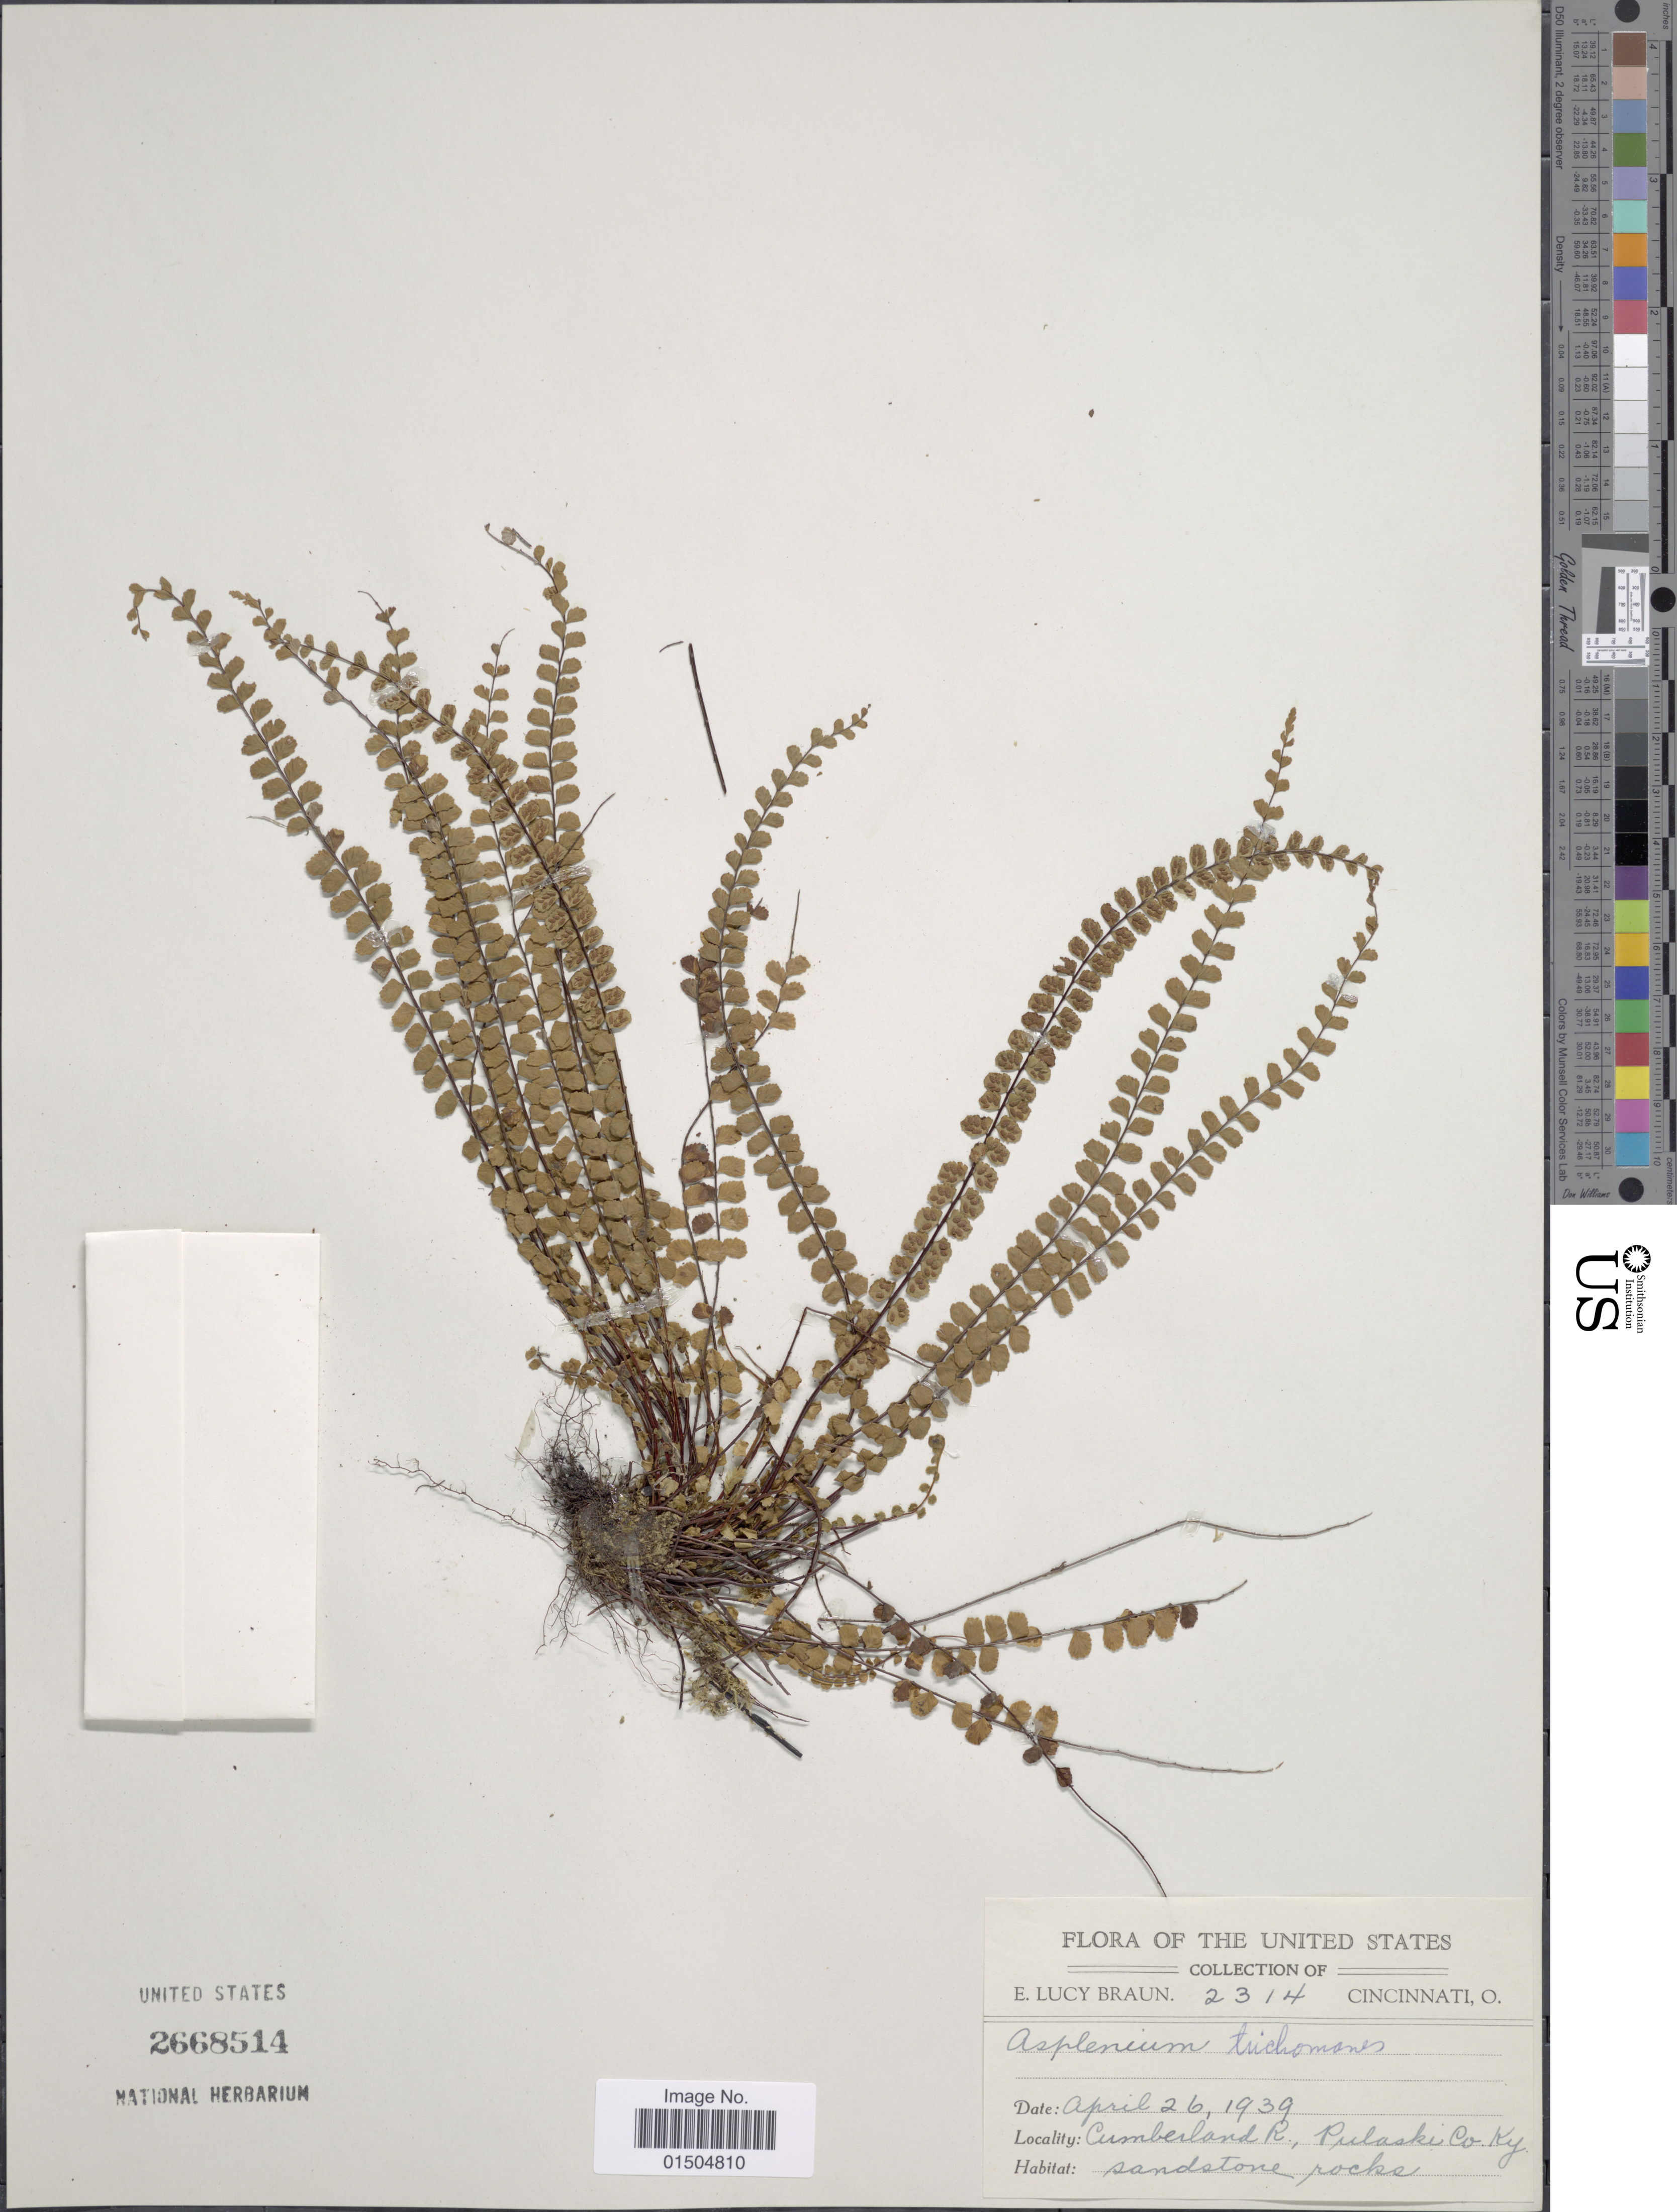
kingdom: Plantae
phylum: Tracheophyta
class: Polypodiopsida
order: Polypodiales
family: Aspleniaceae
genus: Asplenium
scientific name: Asplenium trichomanes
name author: L.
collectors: E. L. Braun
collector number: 2314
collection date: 1939-04-26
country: United States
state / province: Kentucky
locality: Cumberland R., Pulaski Co.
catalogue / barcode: US 2668514